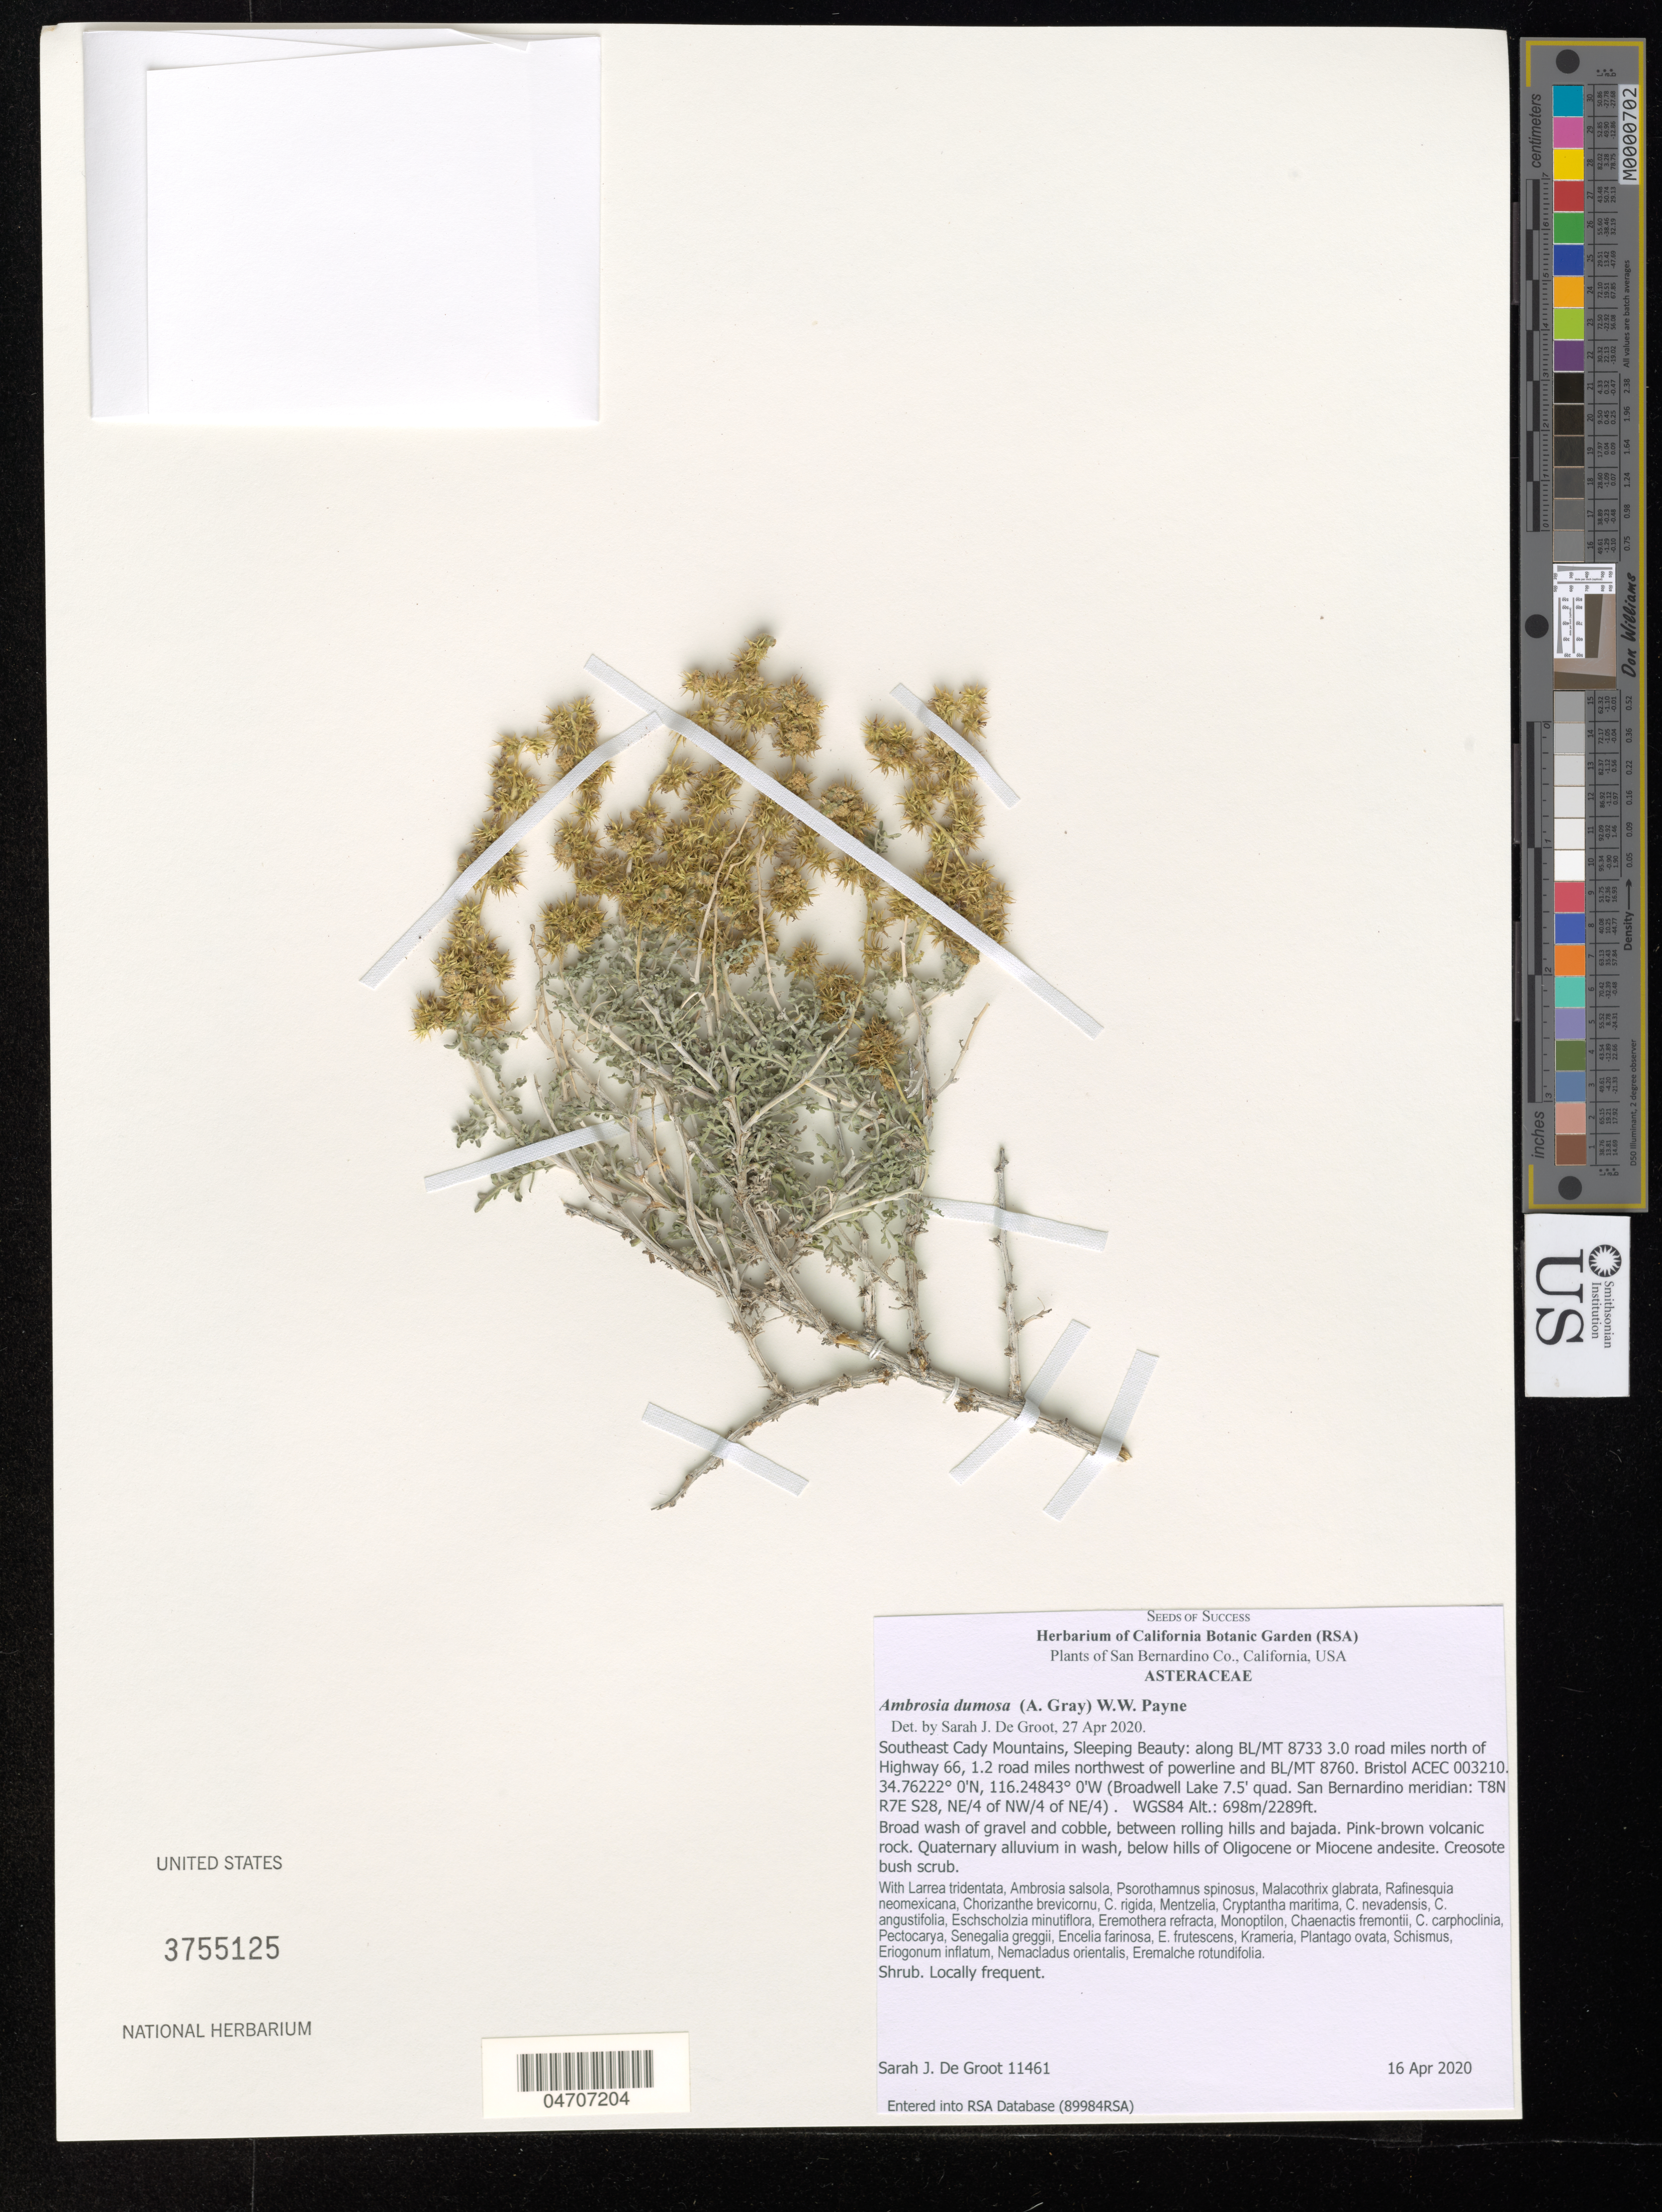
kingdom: Plantae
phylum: Tracheophyta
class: Magnoliopsida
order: Asterales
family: Asteraceae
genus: Ambrosia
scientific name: Ambrosia dumosa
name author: (A. Gray) W.W.Payne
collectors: S. De Groot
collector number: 11461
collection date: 2020-04-16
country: United States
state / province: California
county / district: San Bernardino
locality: San Bernardino Co. Southeast Cady Mountains, Sleeping Beauty: along BL/MT 8733 3.0 road miles north of Highway 66, 1.2 road miles northwest of powerline and BL/MT 8760. Bristol ACEC 003210. (Broadwell Lake 7.5' quad. San Bernardino meridian: T8N R7E S28, NE/4 of NW/4 of NE/4). WGS84.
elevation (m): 698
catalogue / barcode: US 3755125